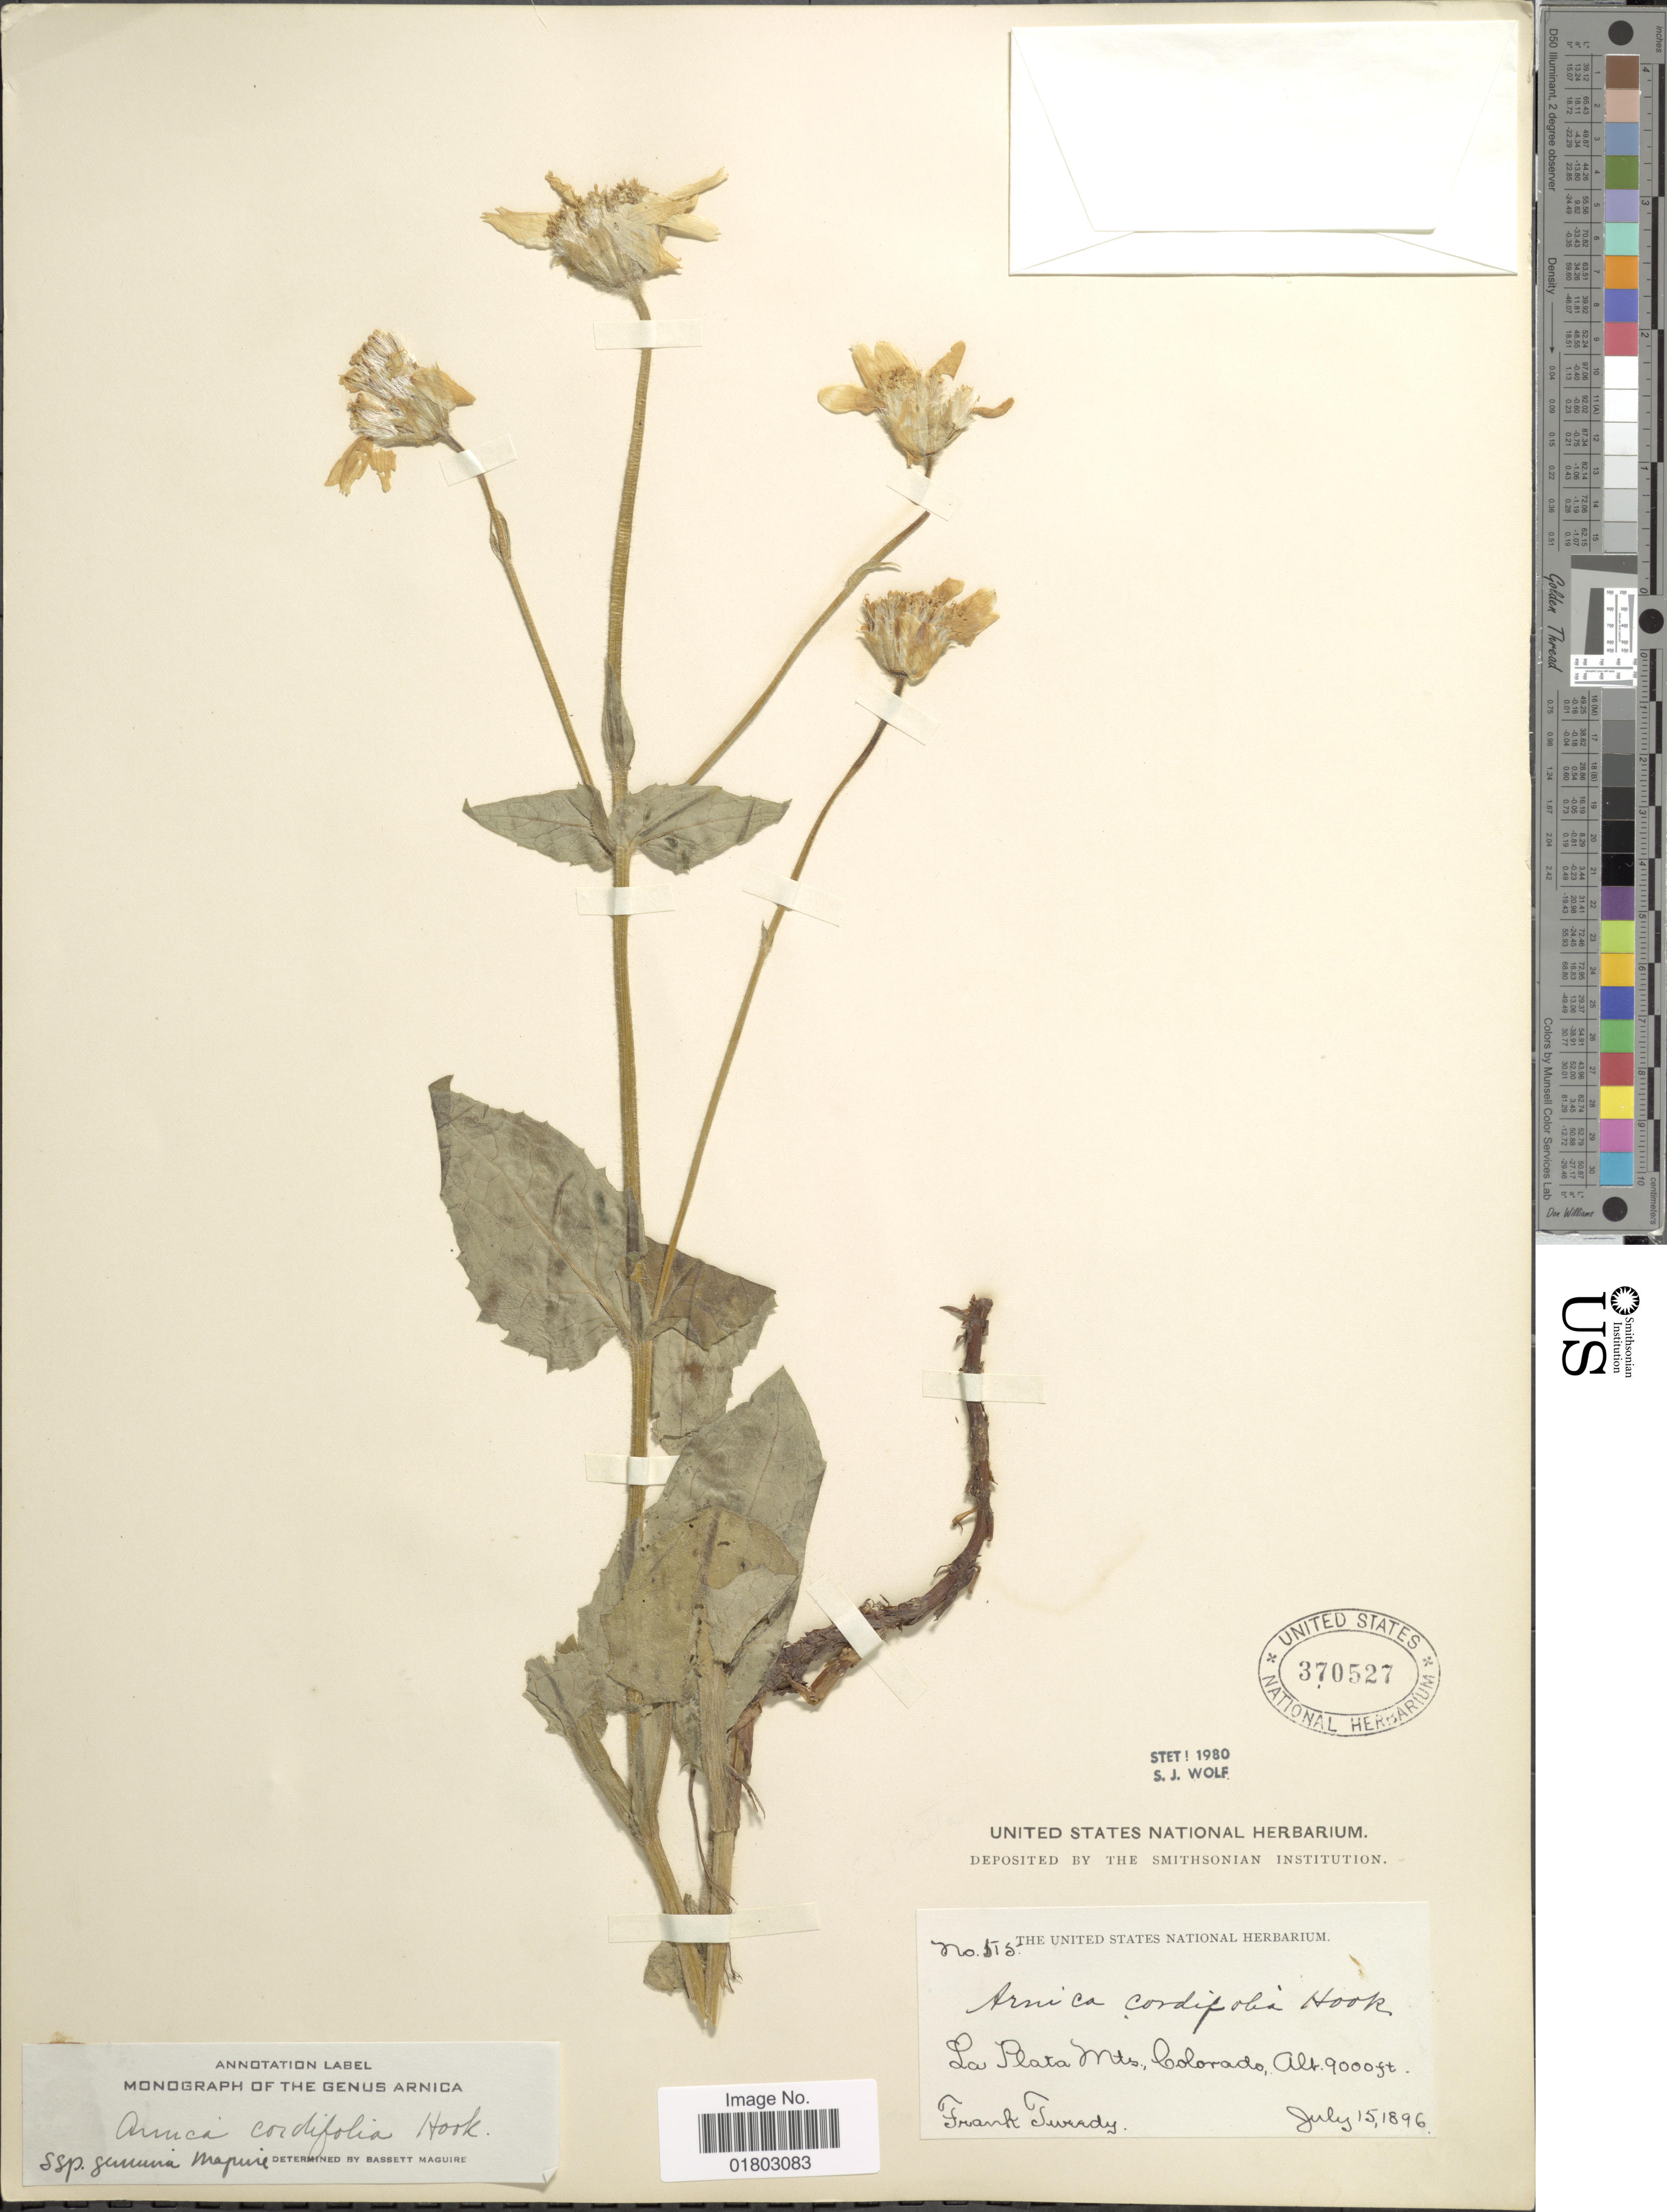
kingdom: Plantae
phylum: Tracheophyta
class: Magnoliopsida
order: Asterales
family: Asteraceae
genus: Arnica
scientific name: Arnica cordifolia subsp. genuina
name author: Maguire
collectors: F. Tweedy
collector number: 515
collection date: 1896-07-15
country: United States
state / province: Colorado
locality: La Plata Mts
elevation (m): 2743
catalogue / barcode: US 370527